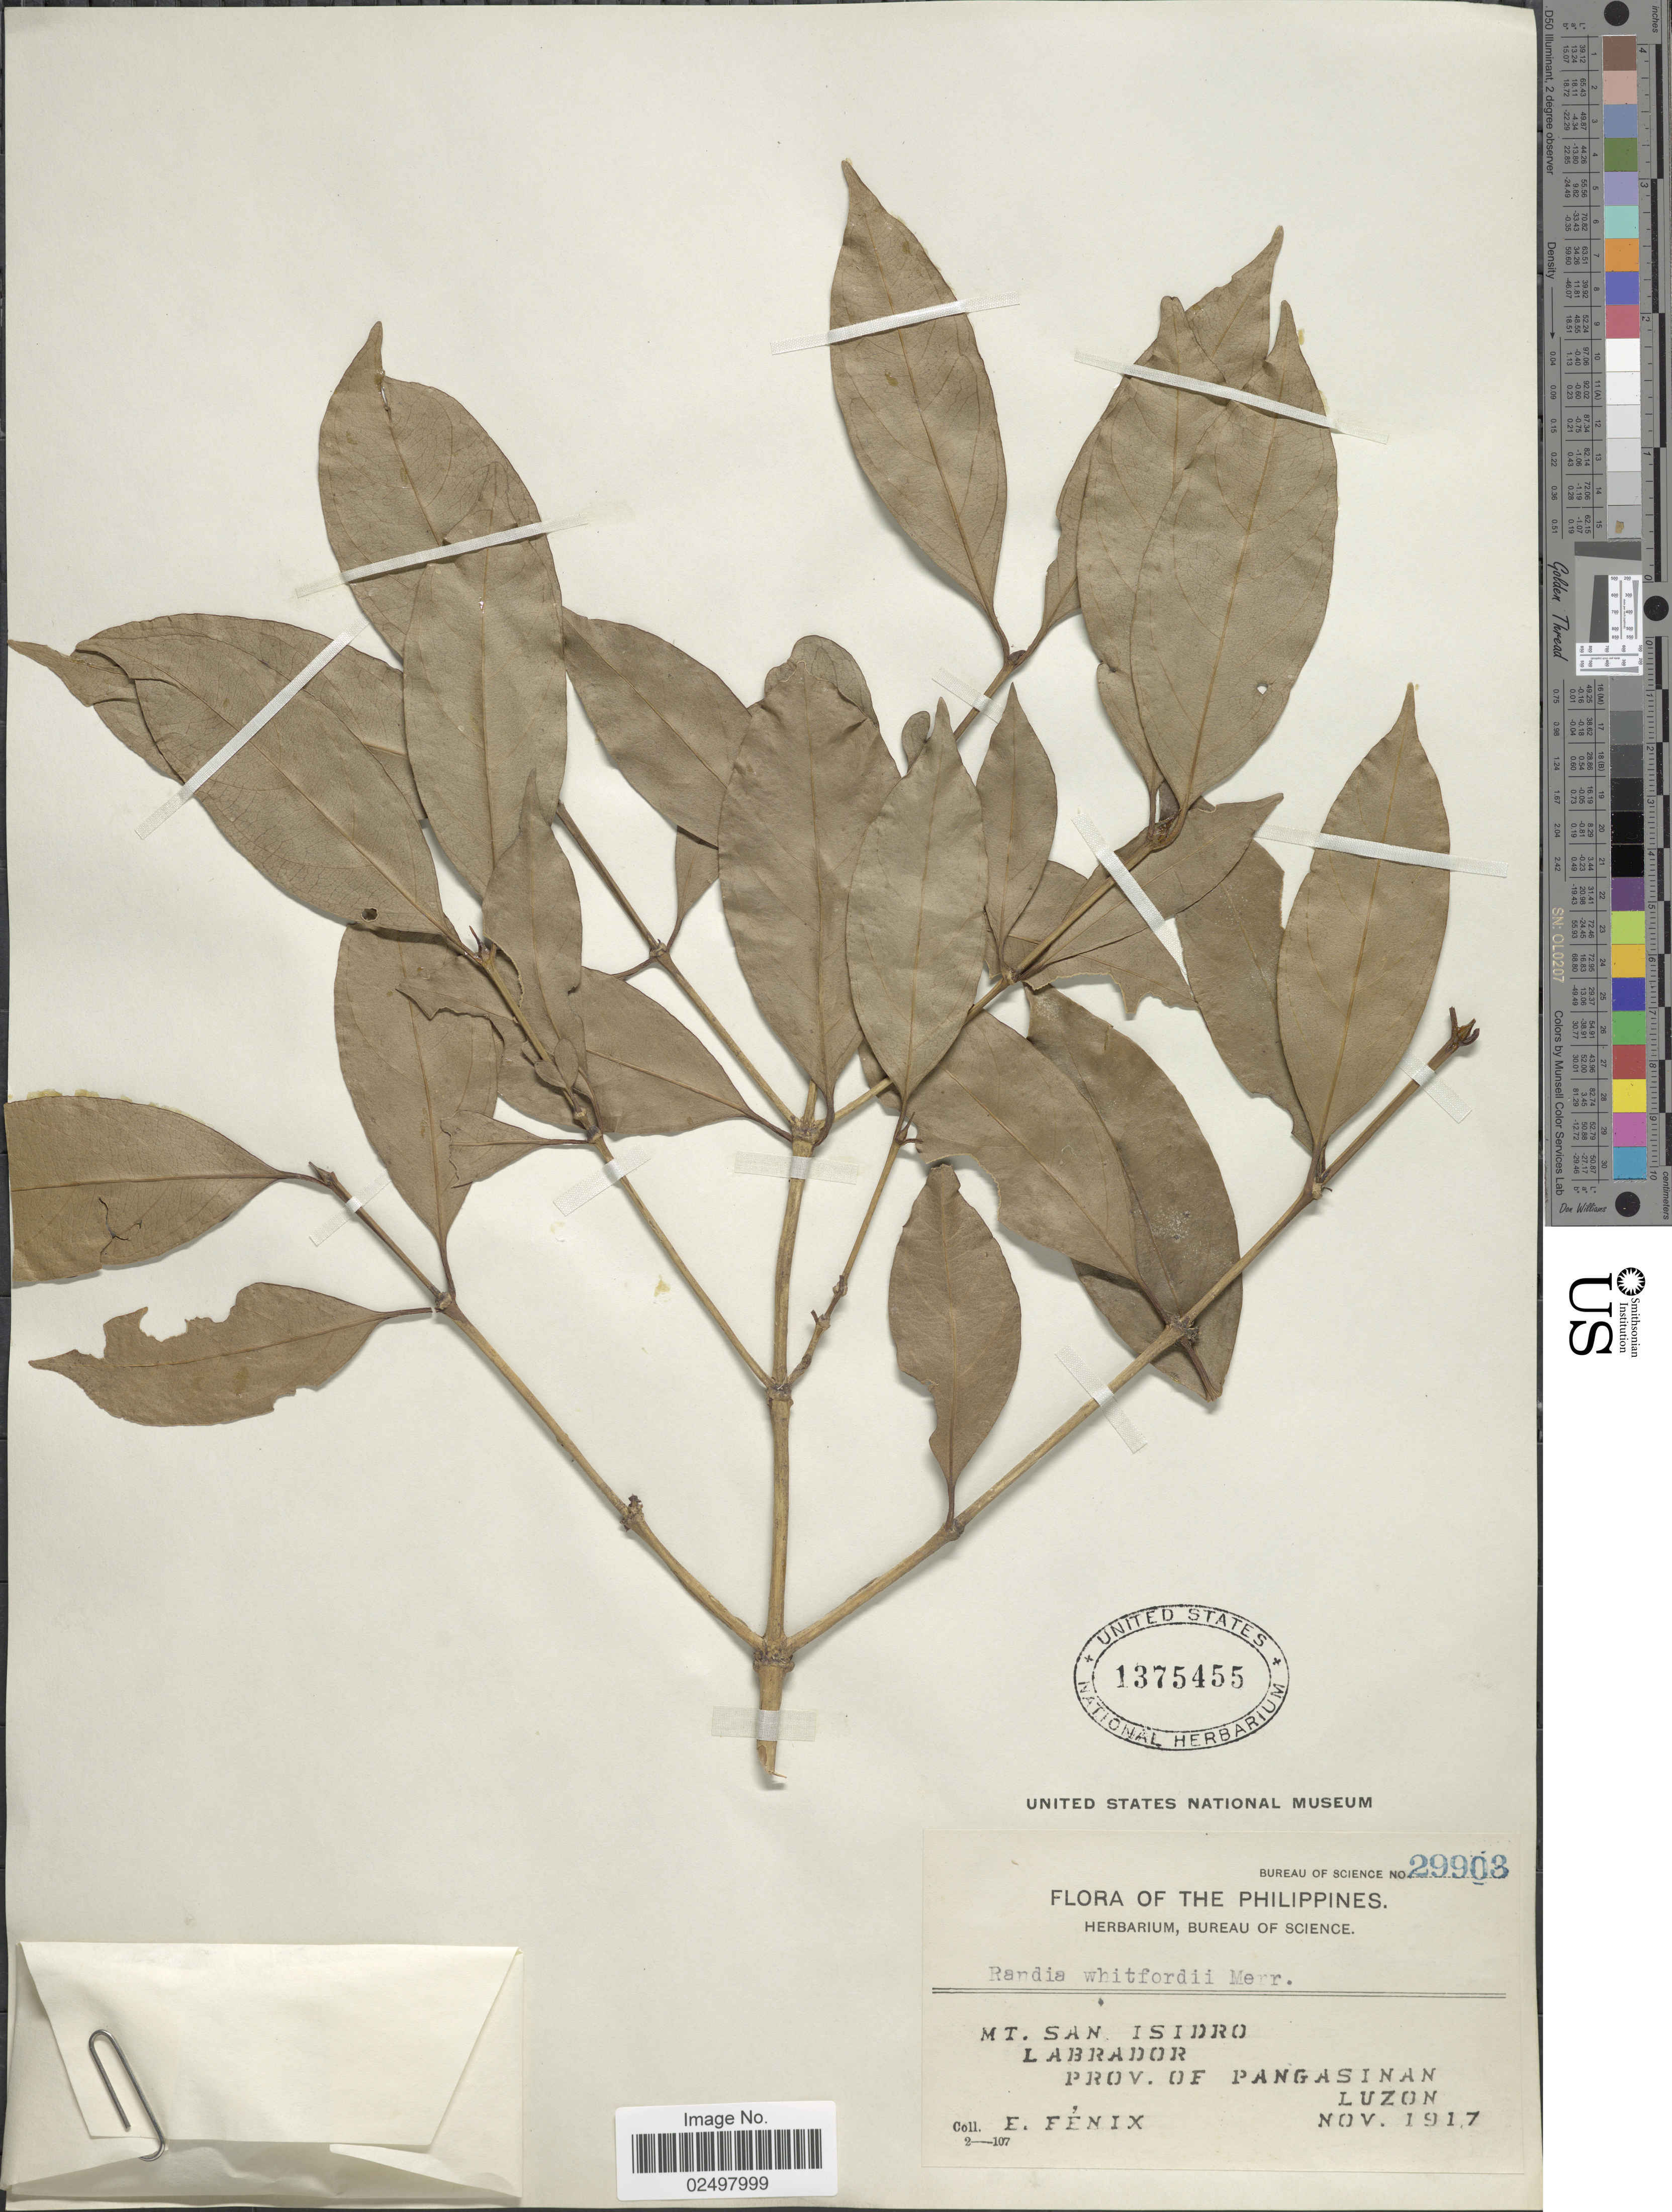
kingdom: Plantae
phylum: Tracheophyta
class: Magnoliopsida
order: Gentianales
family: Rubiaceae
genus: Discospermum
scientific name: Discospermum whitfordii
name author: (Elmer) S.J. Ali & Robbr.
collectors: E. Fénix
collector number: Bureau of Science 29903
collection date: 1917-11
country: Philippines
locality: Mt. San Isidro, Labrador, Prov. of Pangasinan Luzon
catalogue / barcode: US 1375455